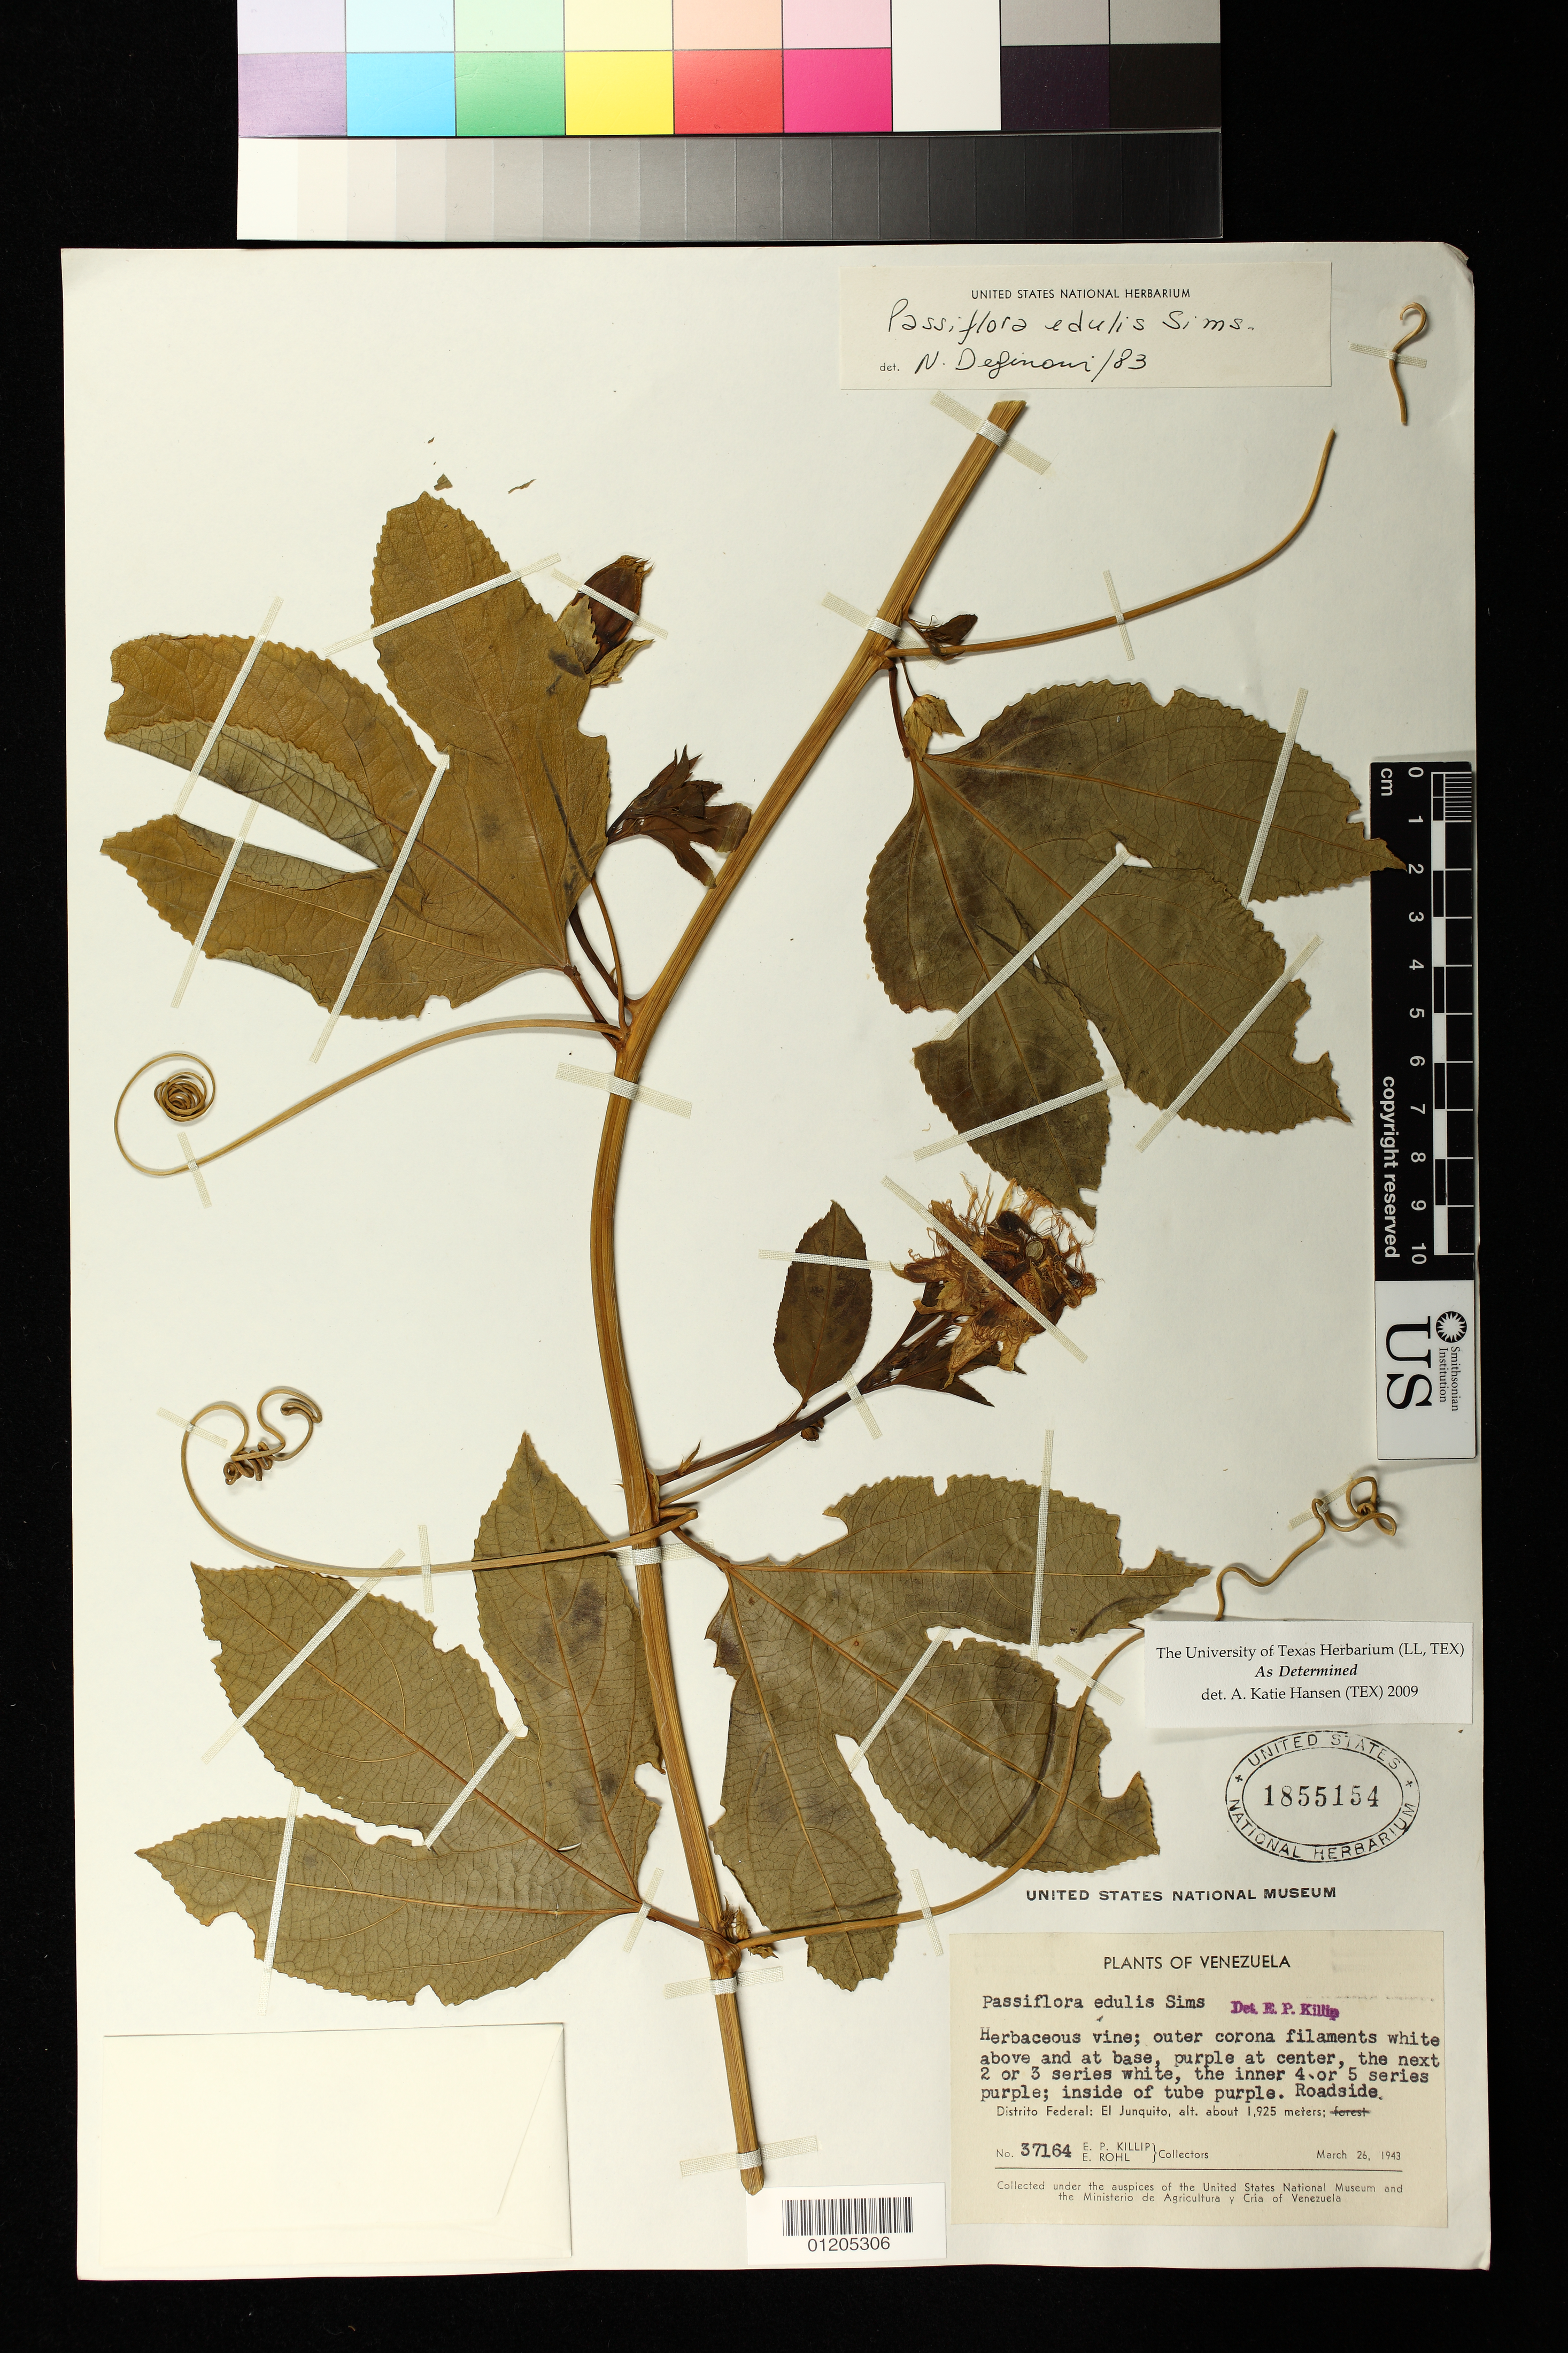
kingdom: Plantae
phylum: Tracheophyta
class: Magnoliopsida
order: Malpighiales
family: Passifloraceae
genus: Passiflora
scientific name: Passiflora edulis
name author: Sims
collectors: E. P. Killip & E. Röhl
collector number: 37164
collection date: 1943-03-26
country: Venezuela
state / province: Vargas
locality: El Junquito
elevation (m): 1925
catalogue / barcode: US 1855154